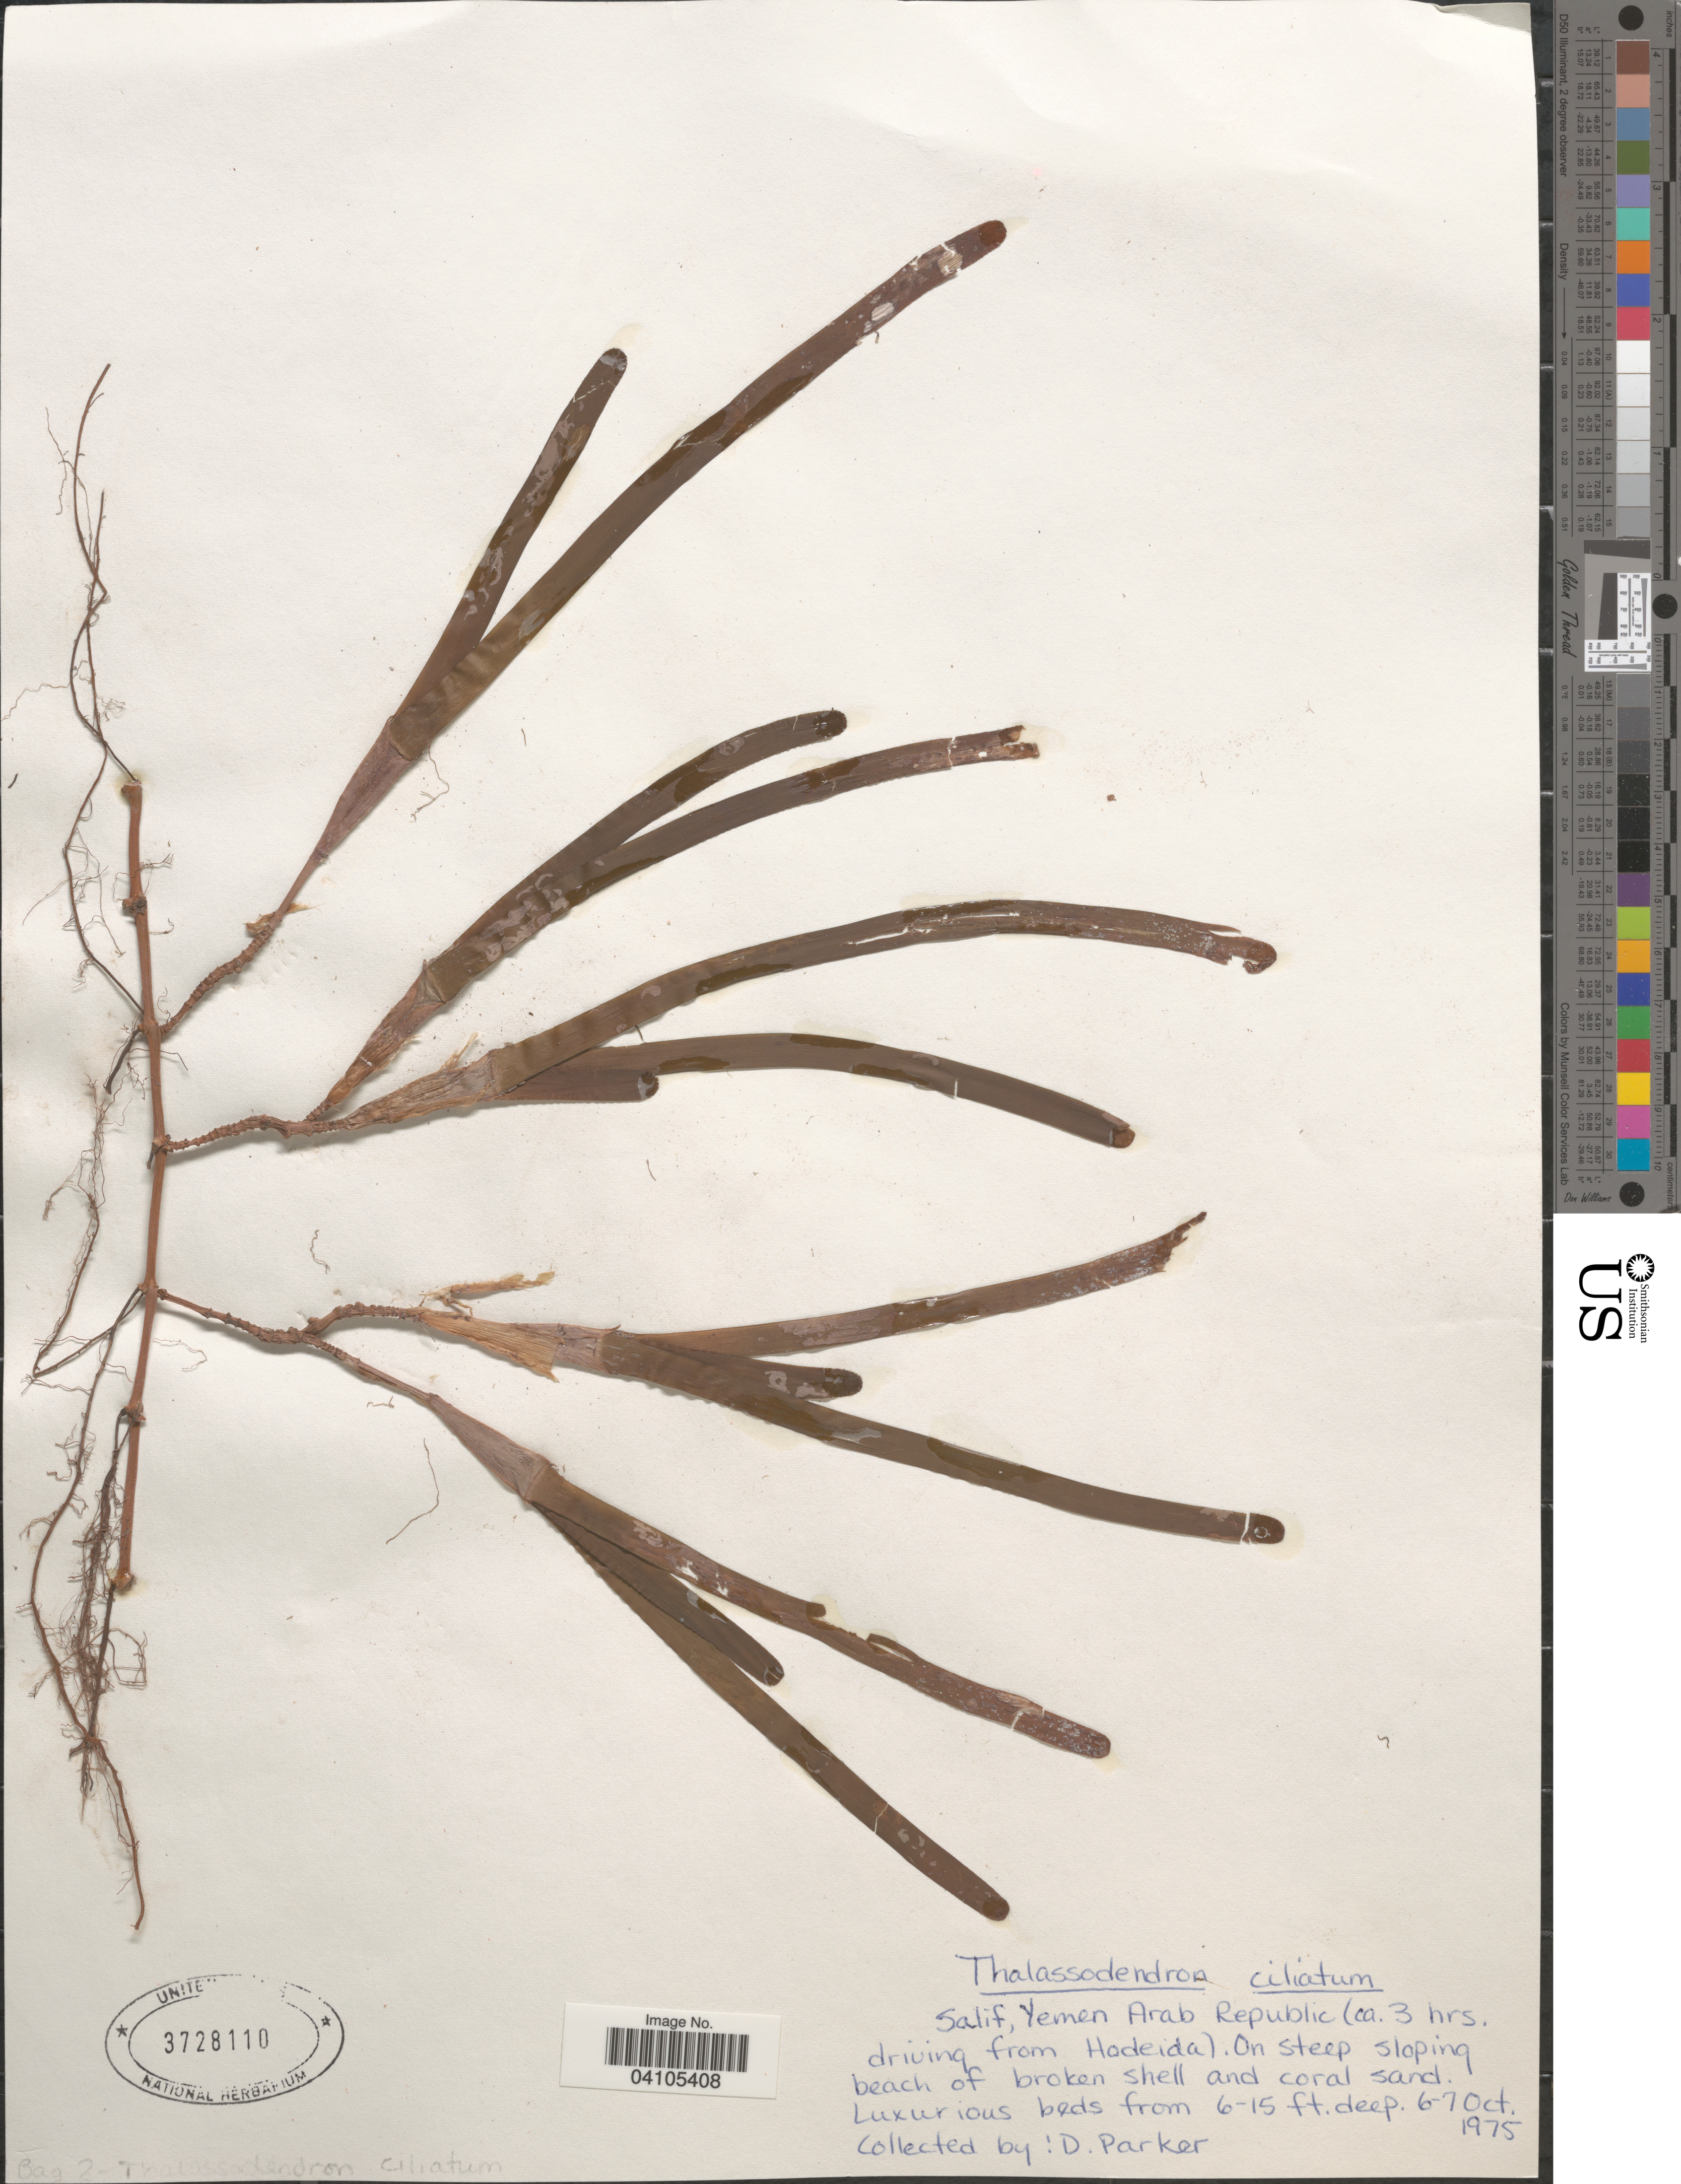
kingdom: Plantae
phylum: Tracheophyta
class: Liliopsida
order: Alismatales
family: Cymodoceaceae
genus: Thalassodendron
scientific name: Thalassodendron ciliatum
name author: (Forssk.) Hartog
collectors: D. Parker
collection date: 1975-10-06/1975-10-07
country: Yemen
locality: Salif, Yemen Arab Republic (ca. 3 hrs. driving from Hodeida).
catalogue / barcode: US 3728110